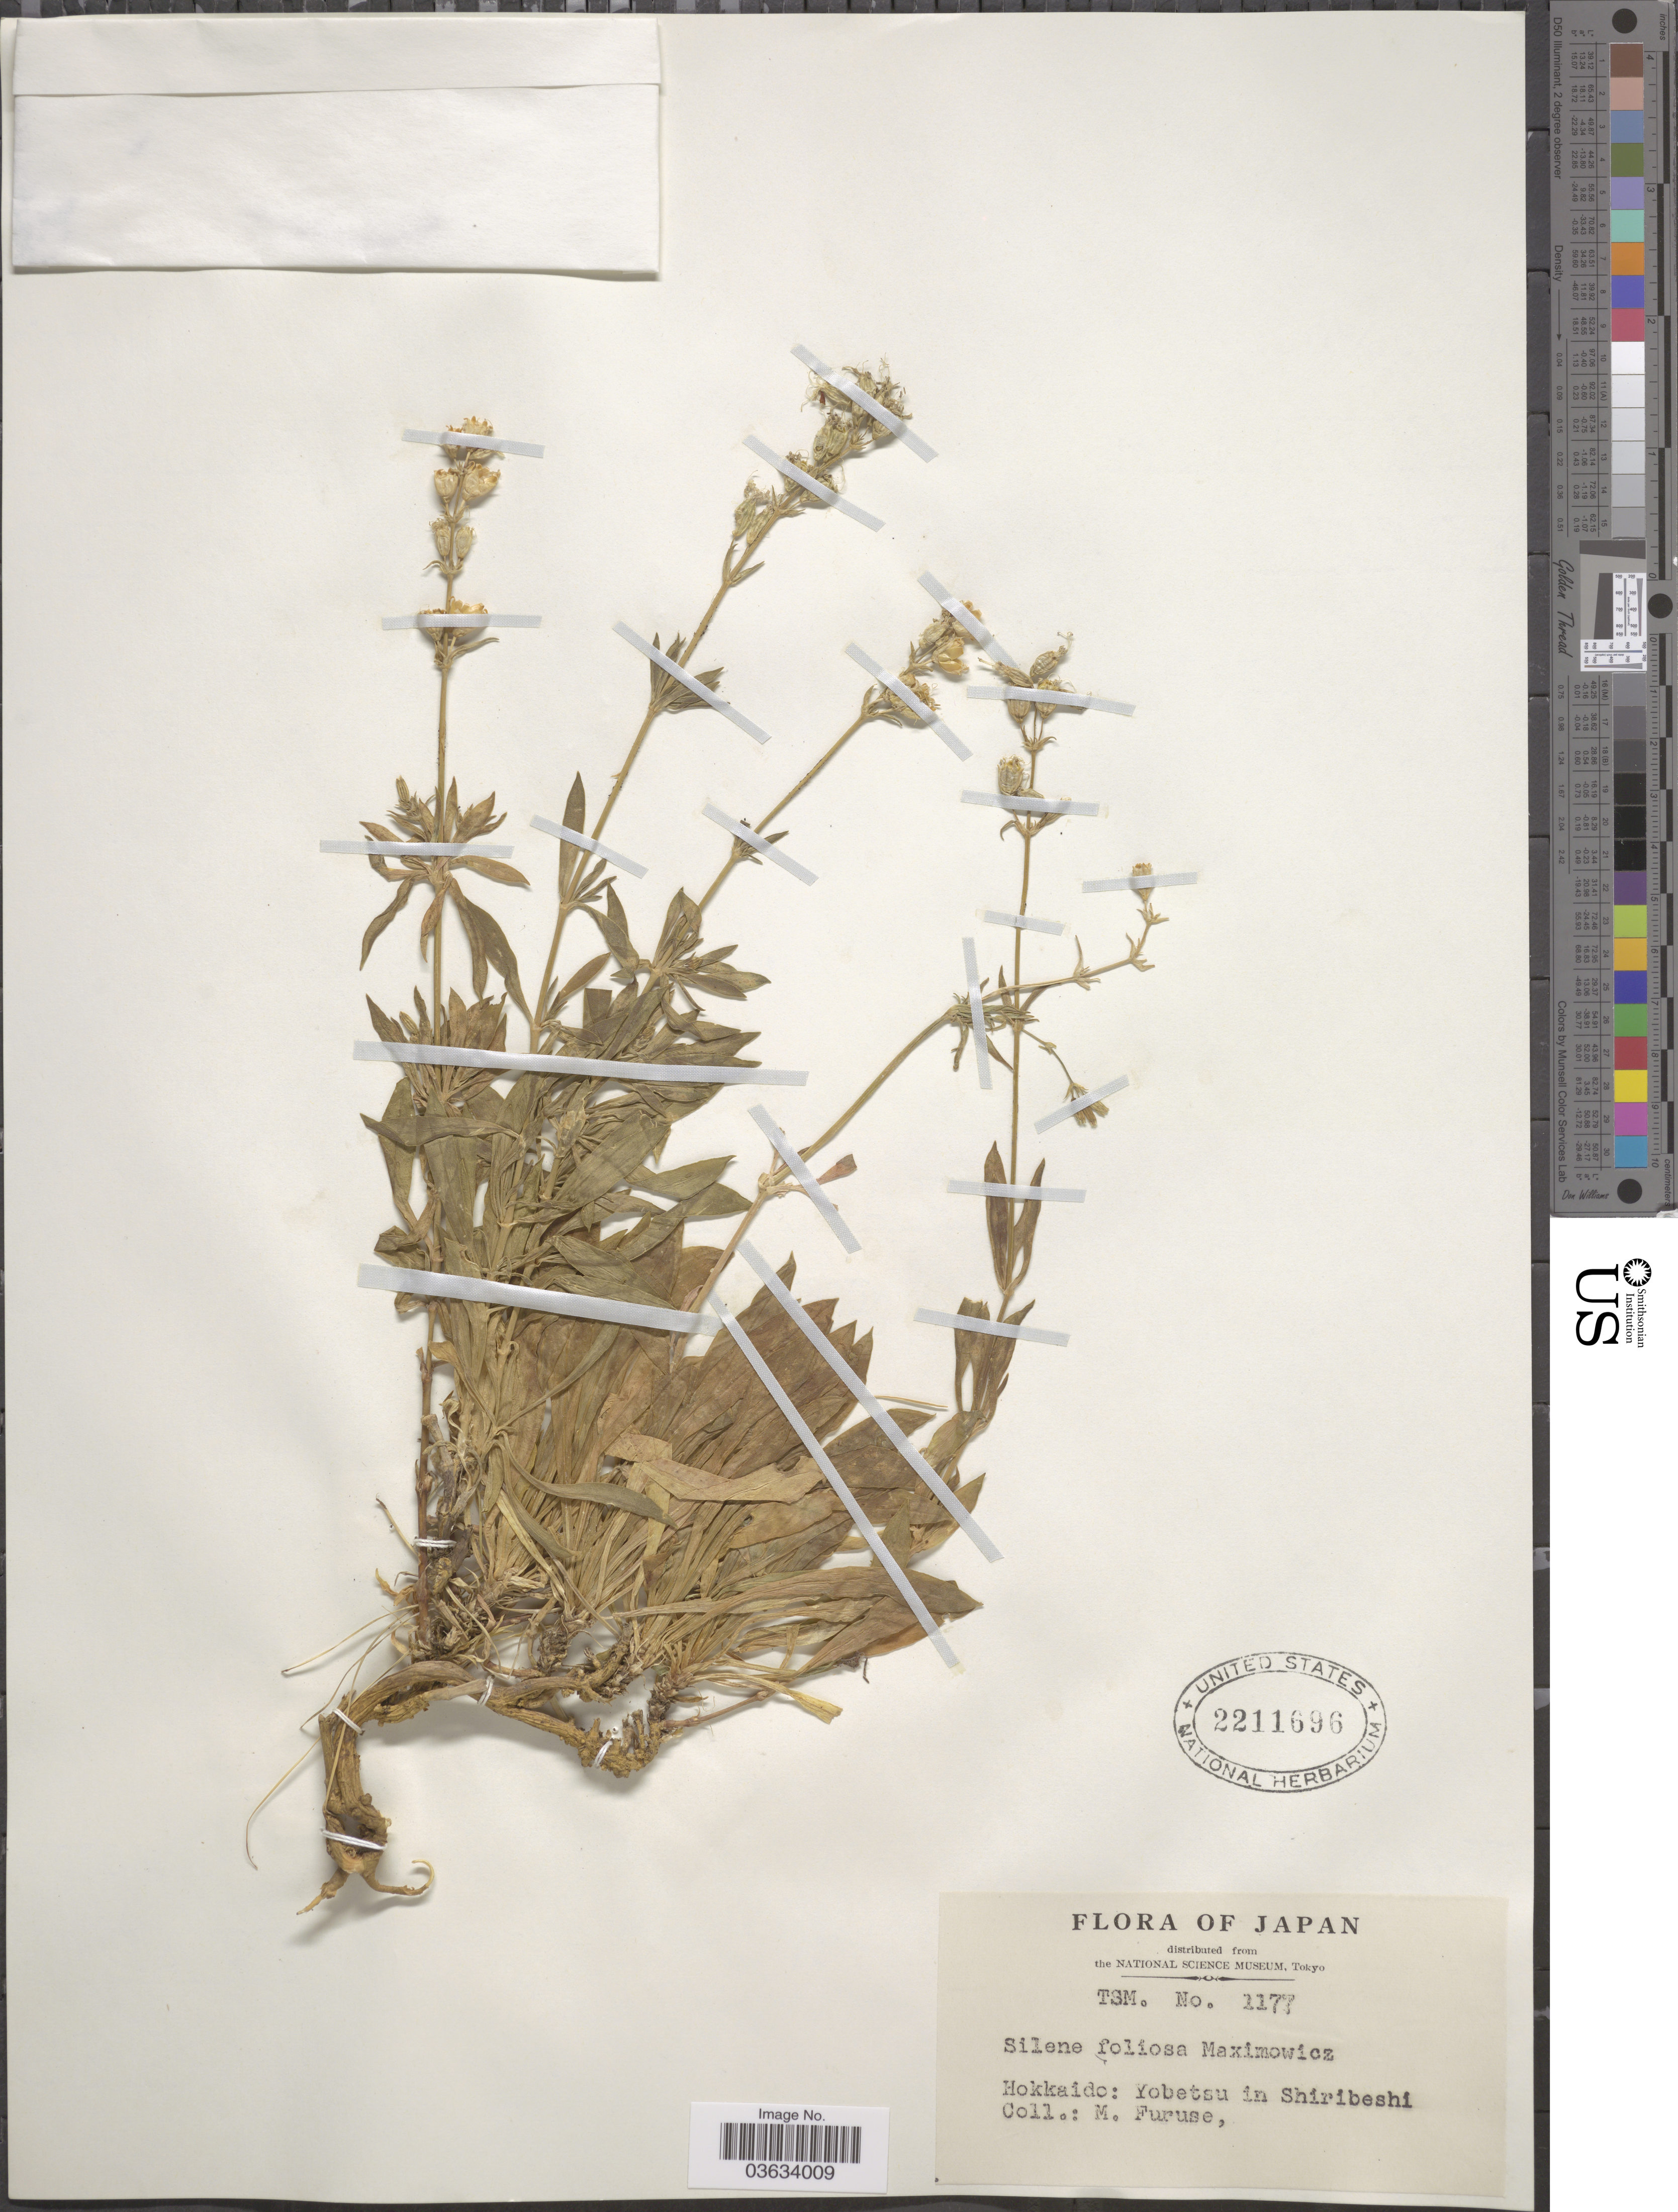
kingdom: Plantae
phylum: Tracheophyta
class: Magnoliopsida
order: Caryophyllales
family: Caryophyllaceae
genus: Silene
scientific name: Silene foliosa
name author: Maxim.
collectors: M. Furuse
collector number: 1177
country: Japan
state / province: Hokkaidō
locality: Yobetsu in Shiribeshi.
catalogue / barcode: US 2211696